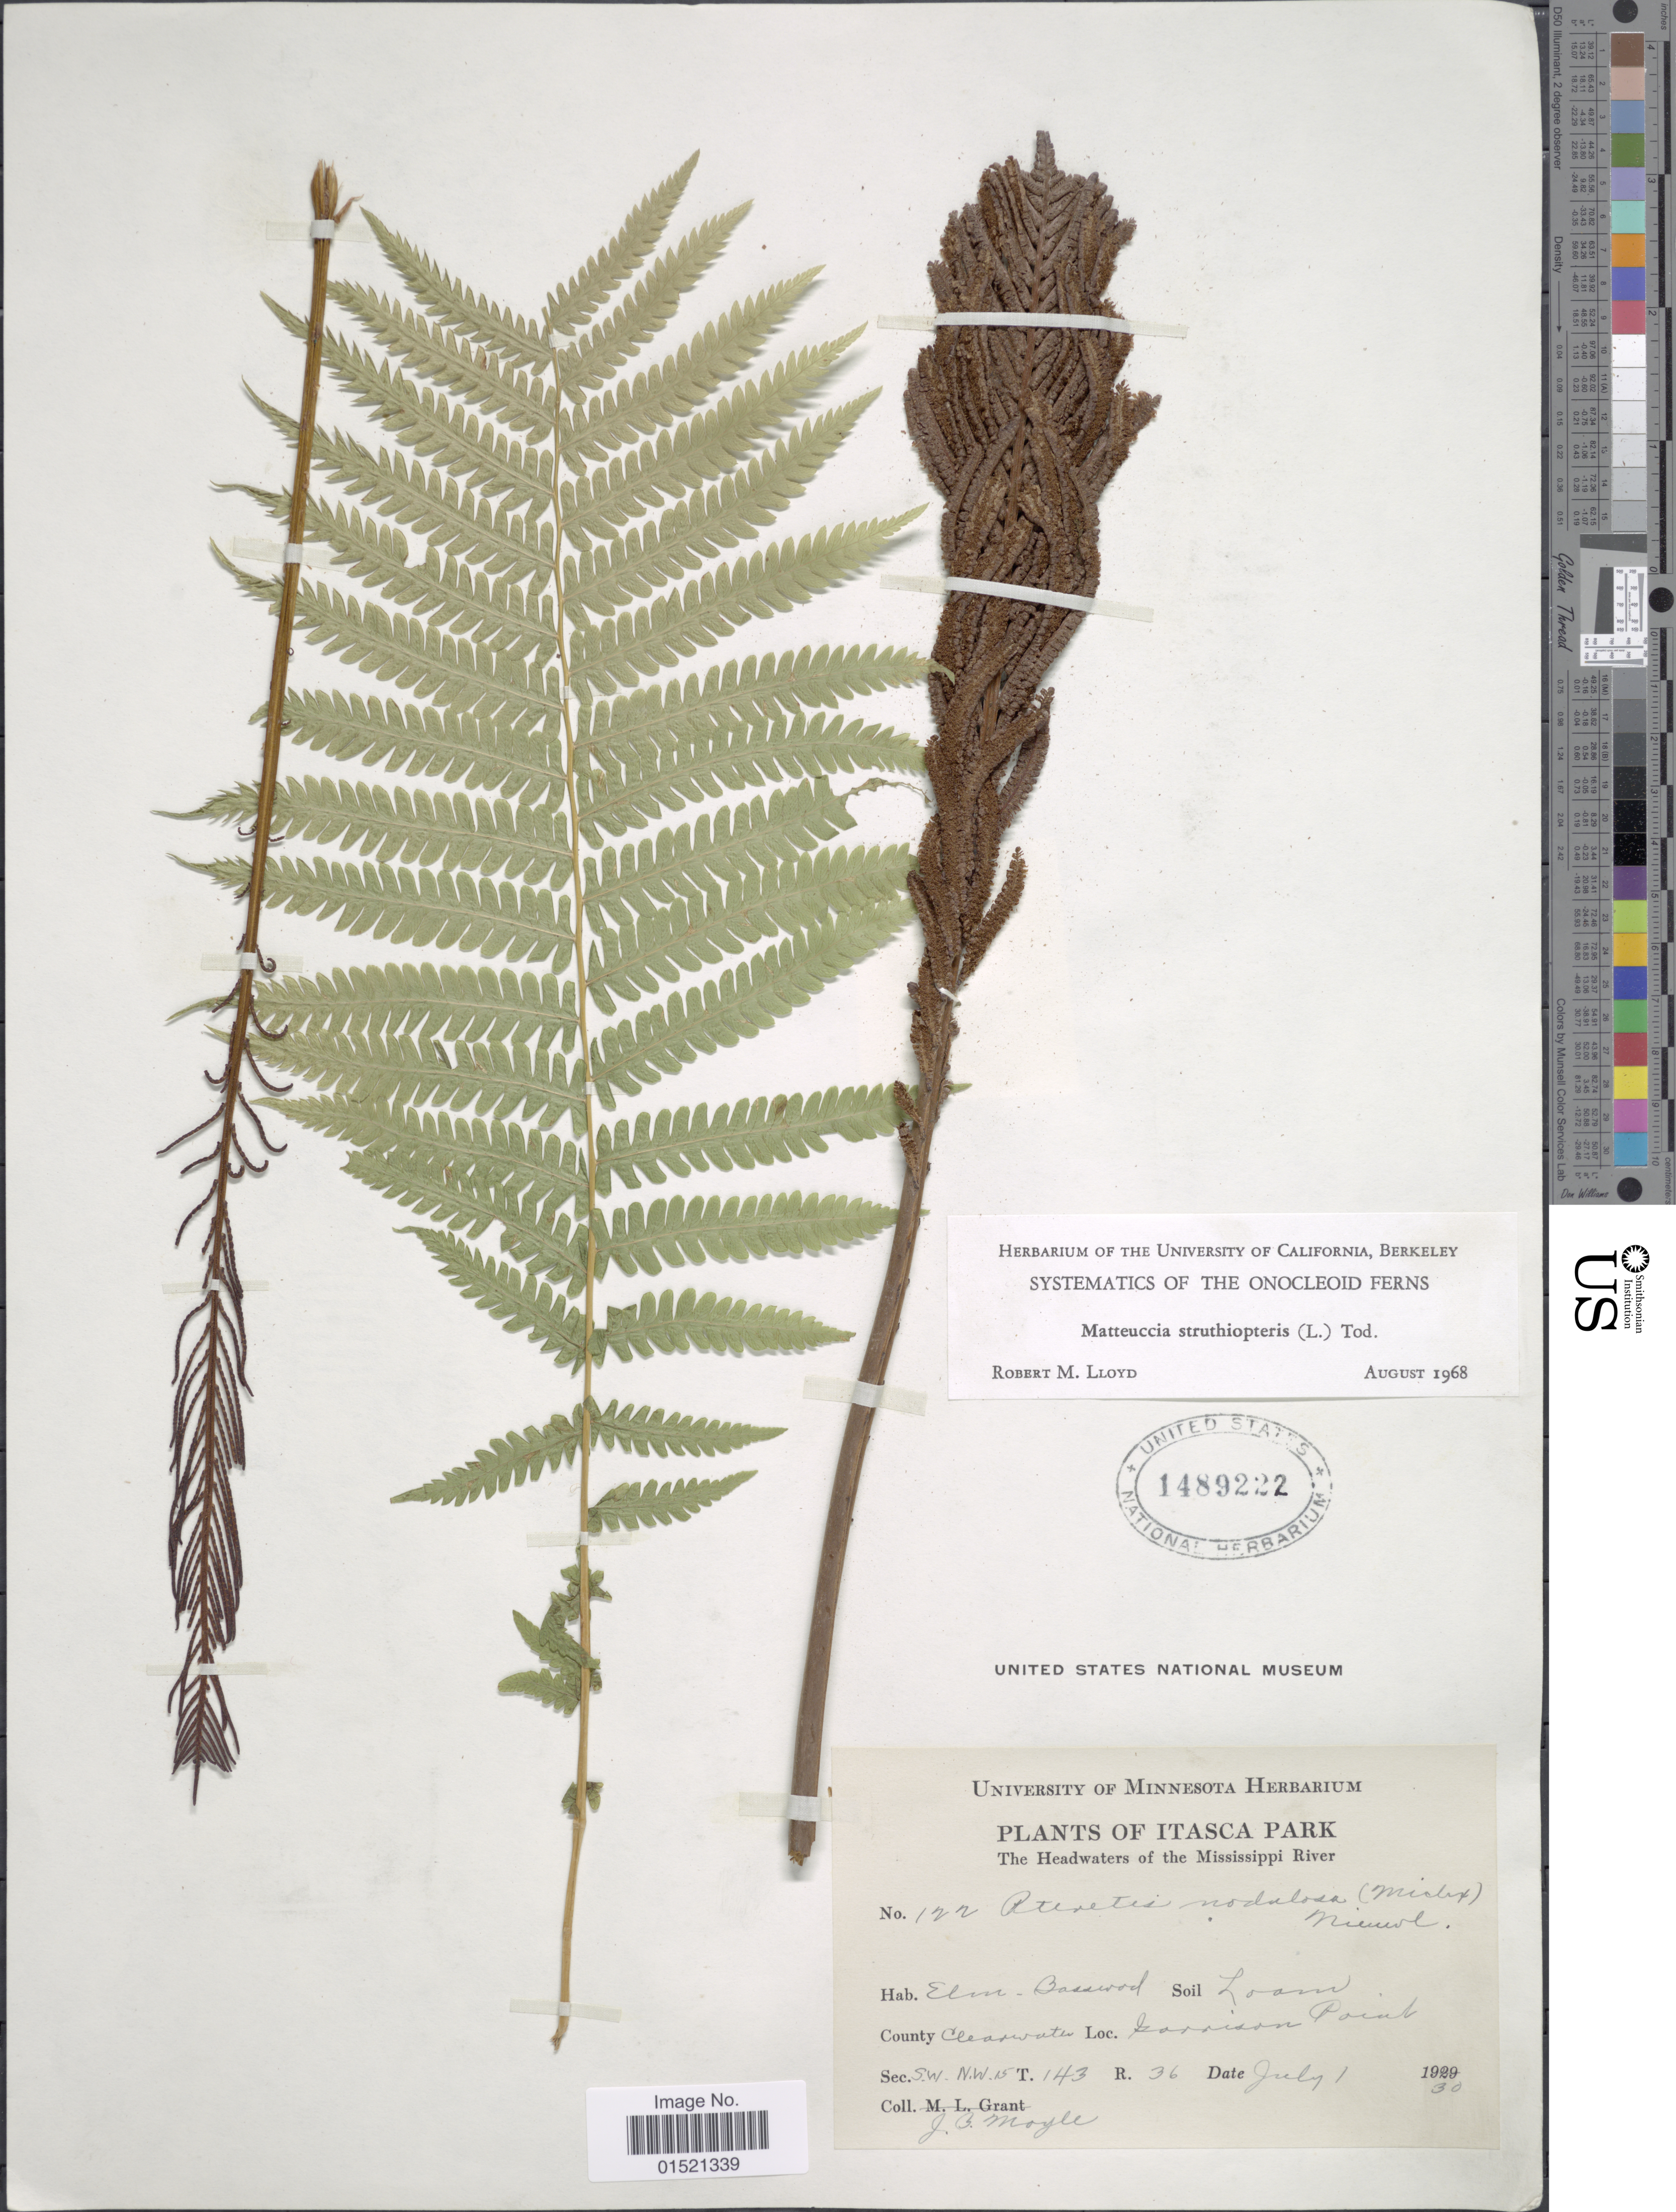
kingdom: Plantae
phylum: Tracheophyta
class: Polypodiopsida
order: Polypodiales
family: Onocleaceae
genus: Onoclea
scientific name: Onoclea sensibilis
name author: L.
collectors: J. Moyle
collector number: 122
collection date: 1930-07-01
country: United States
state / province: Mississippi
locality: Clearwater, Garrison Point, Sec.S.W. N.W. 15 T. 143 R.36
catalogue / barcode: US 1489222